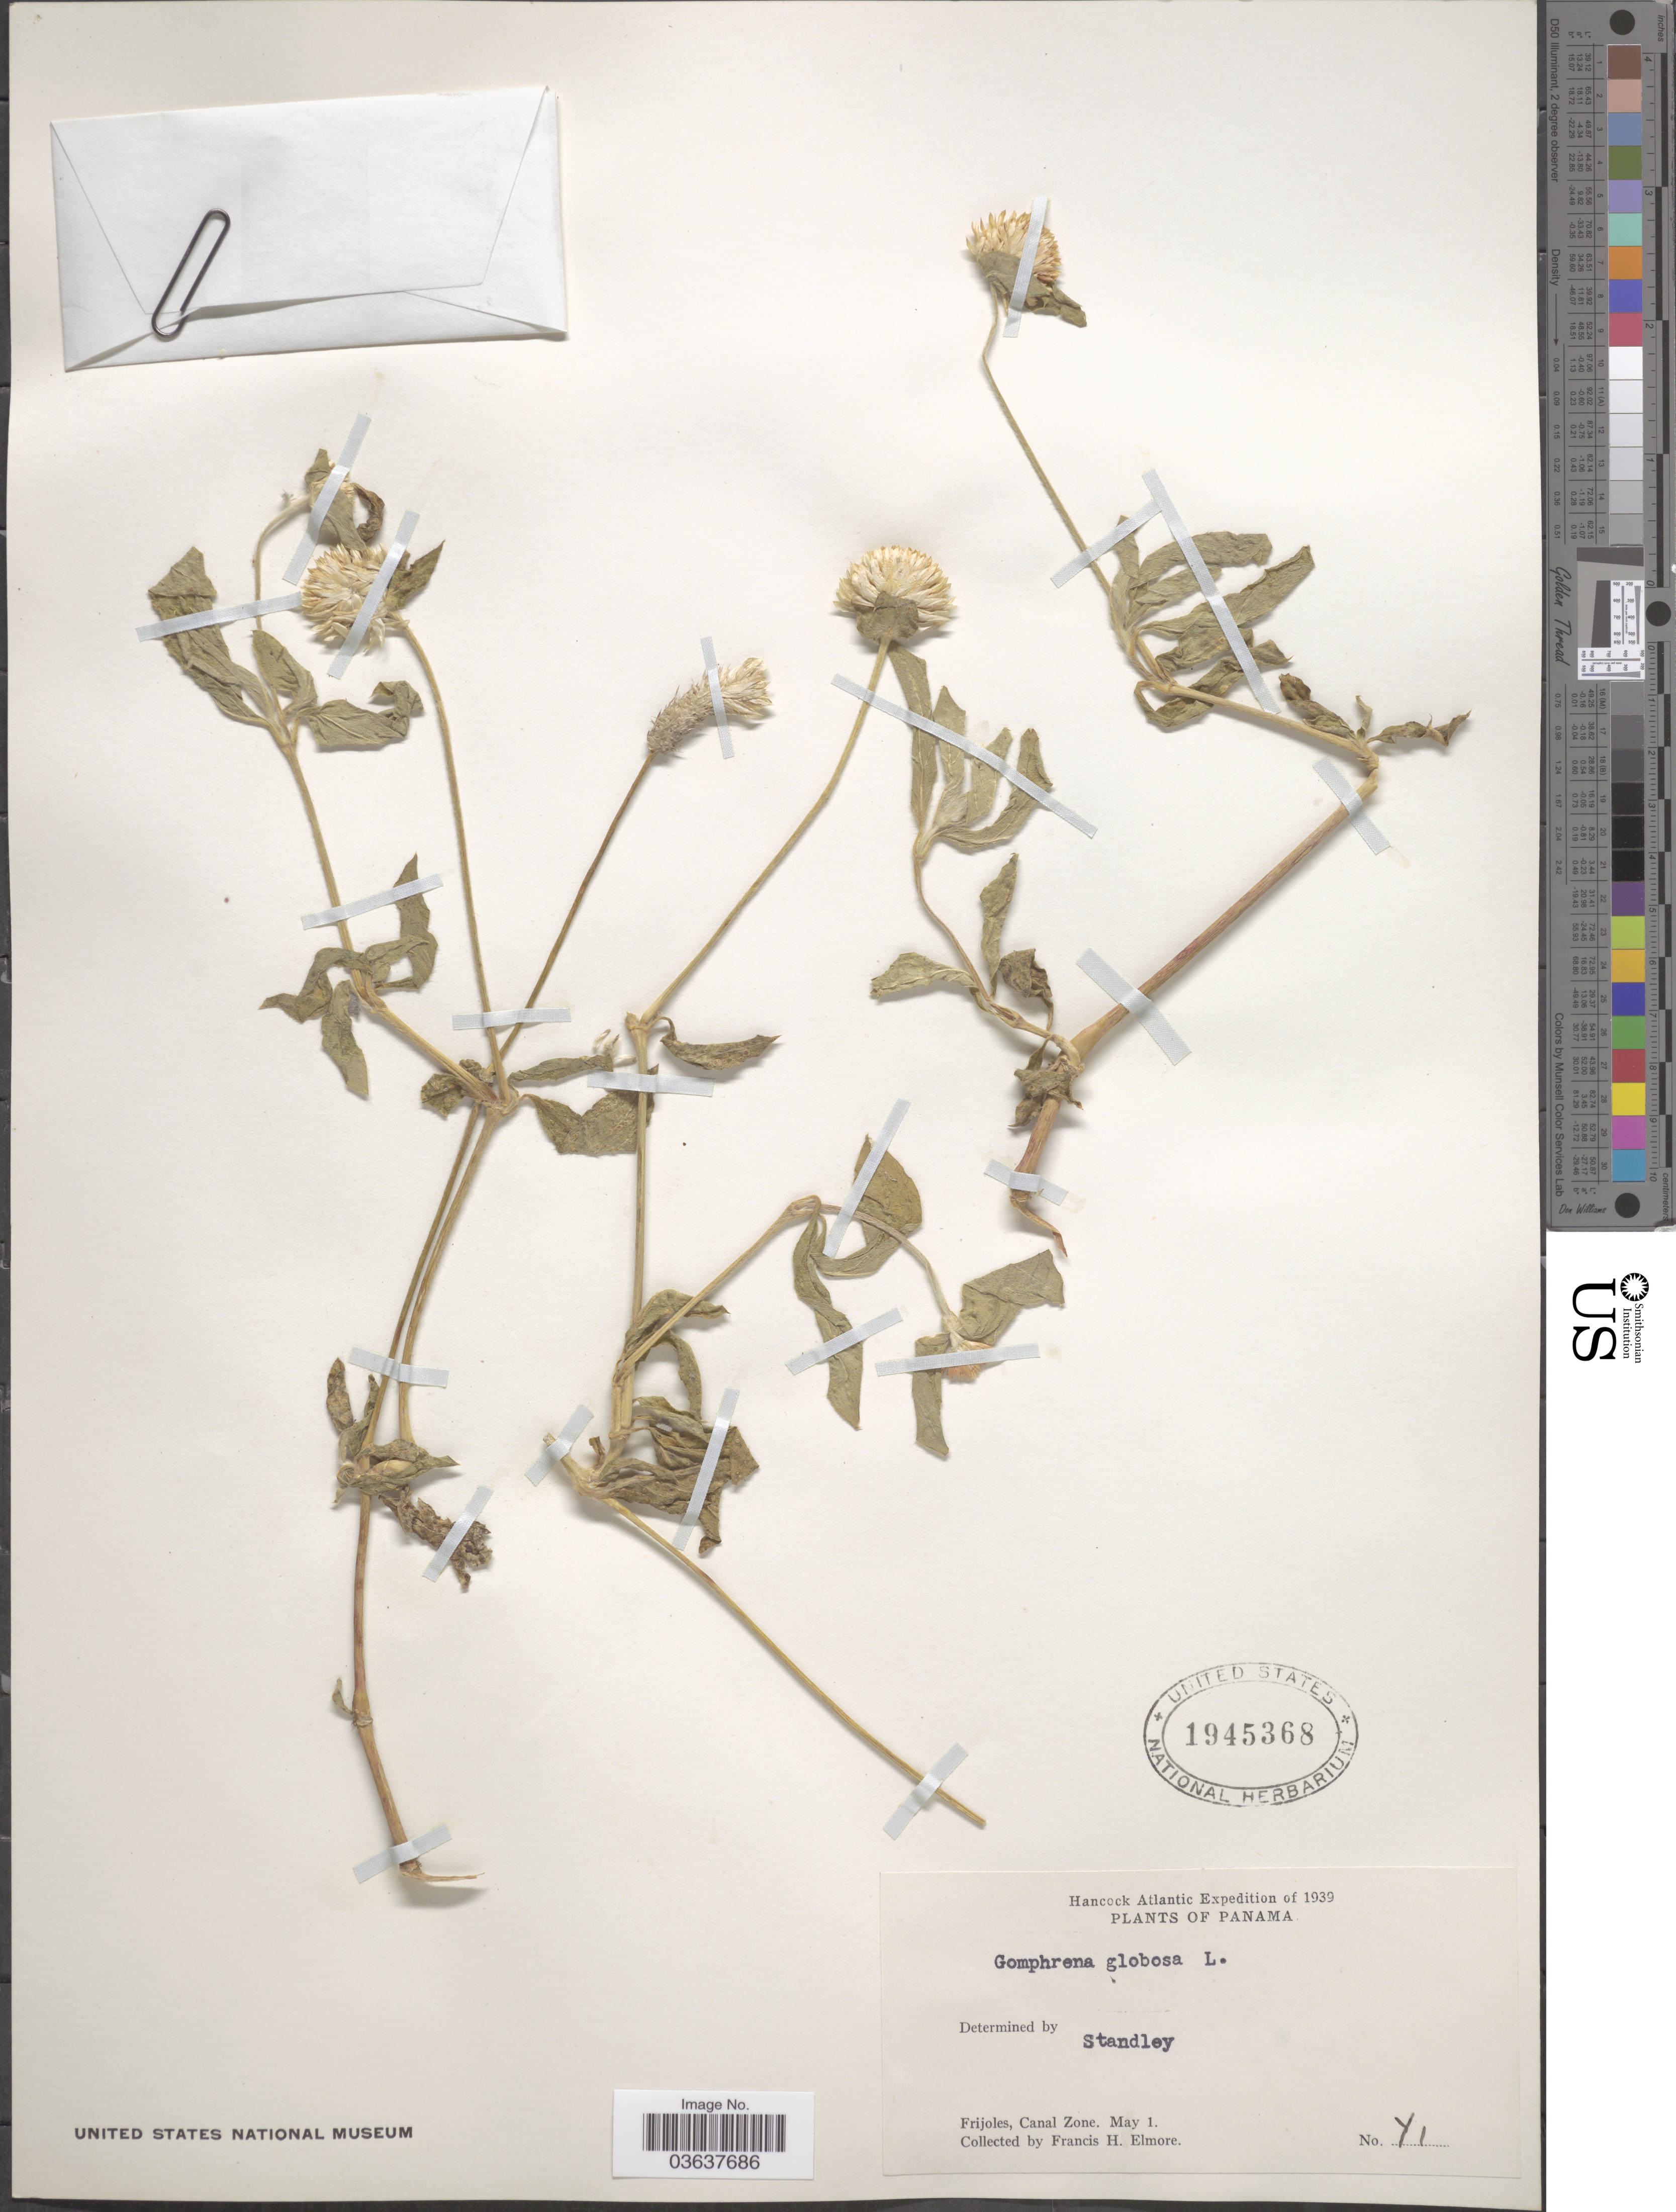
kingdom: Plantae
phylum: Tracheophyta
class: Magnoliopsida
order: Caryophyllales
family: Amaranthaceae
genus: Gomphrena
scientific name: Gomphrena globosa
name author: L.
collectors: F. H. Elmore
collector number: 41*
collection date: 1939-05-01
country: Panama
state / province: Colón / Panamá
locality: Atlantic. Frijoles, Canal Zone.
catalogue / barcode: US 1945368